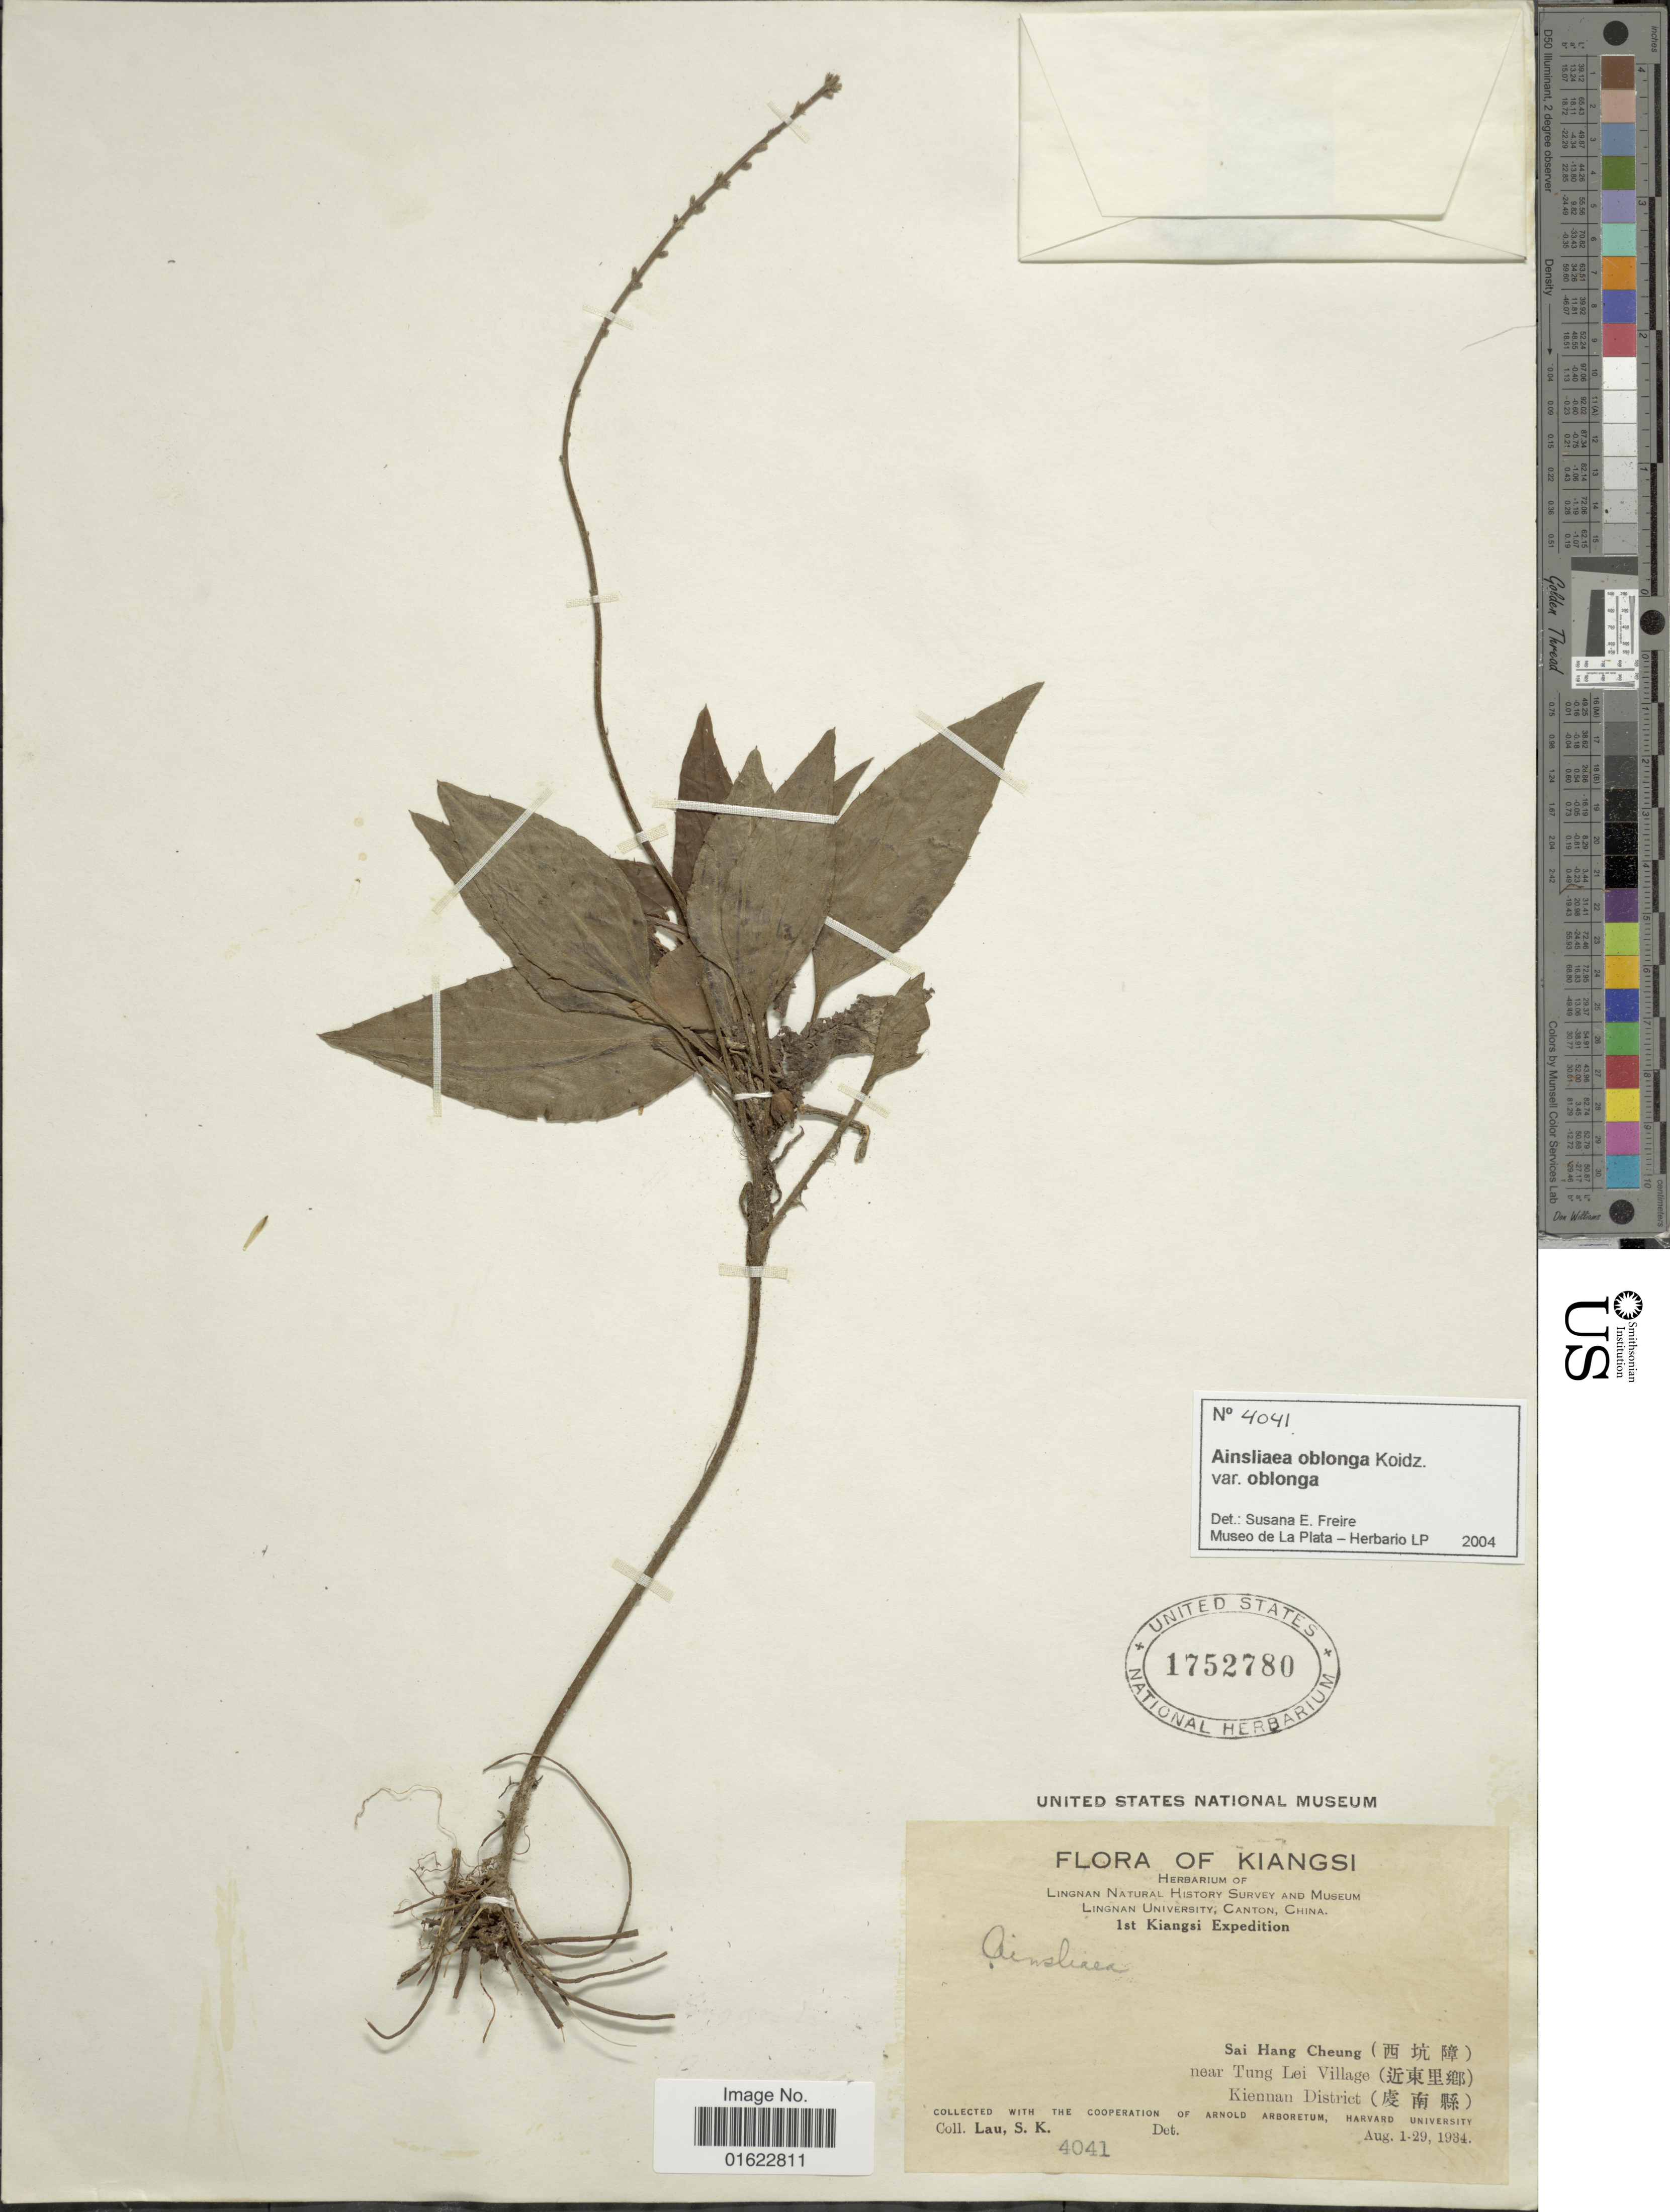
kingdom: Plantae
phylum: Tracheophyta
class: Magnoliopsida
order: Asterales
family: Asteraceae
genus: Ainsliaea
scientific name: Ainsliaea oblonga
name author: Koidz.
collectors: S. K. Lau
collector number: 4041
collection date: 1934-08-01/1934-08-29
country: China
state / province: Jiangxi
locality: Kiangsi, Sai Hang Cheung (X), near Tung Lei Village (X), Kienman District (X).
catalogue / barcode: US 1752780